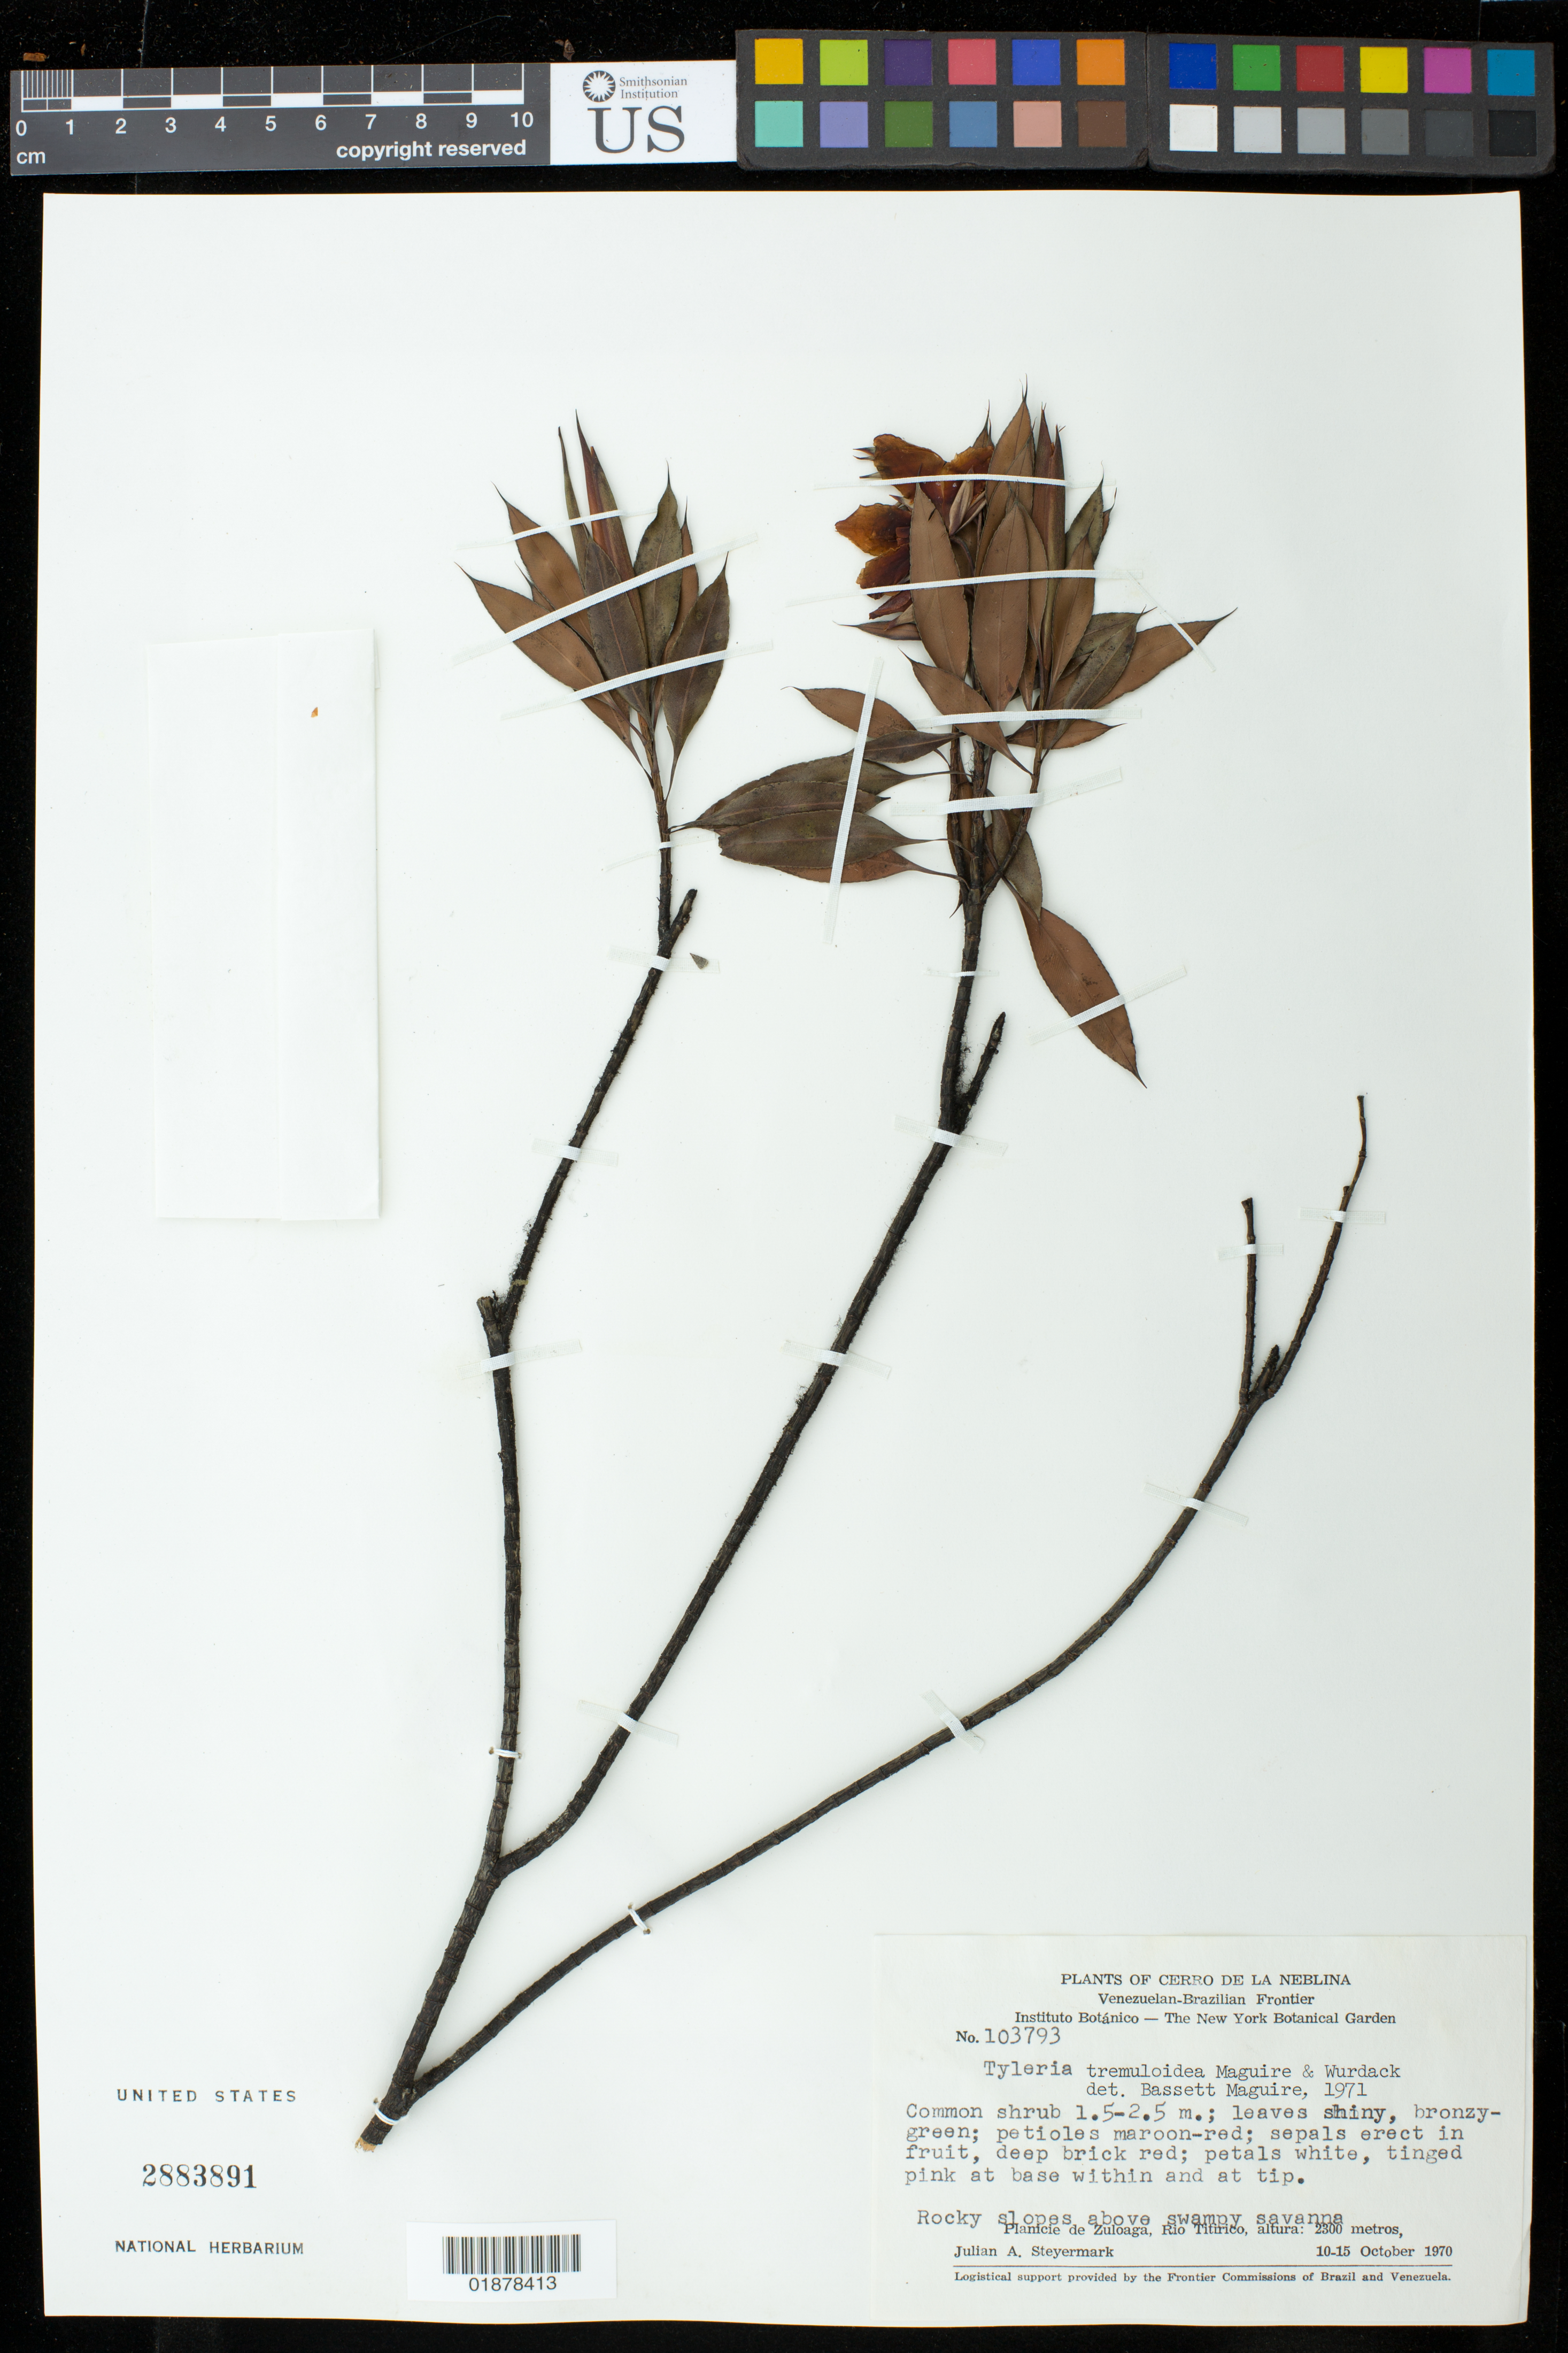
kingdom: Plantae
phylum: Tracheophyta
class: Magnoliopsida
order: Malpighiales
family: Ochnaceae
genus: Tyleria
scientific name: Tyleria tremuloidea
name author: Maguire & Wurdack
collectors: J. Steyermark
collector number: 103793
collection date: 1970-10-15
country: Venezuela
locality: Rocky slopes above swampy savanna, Planicie de Zuloaga, Rio Titirico.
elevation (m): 2300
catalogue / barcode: US 2883891